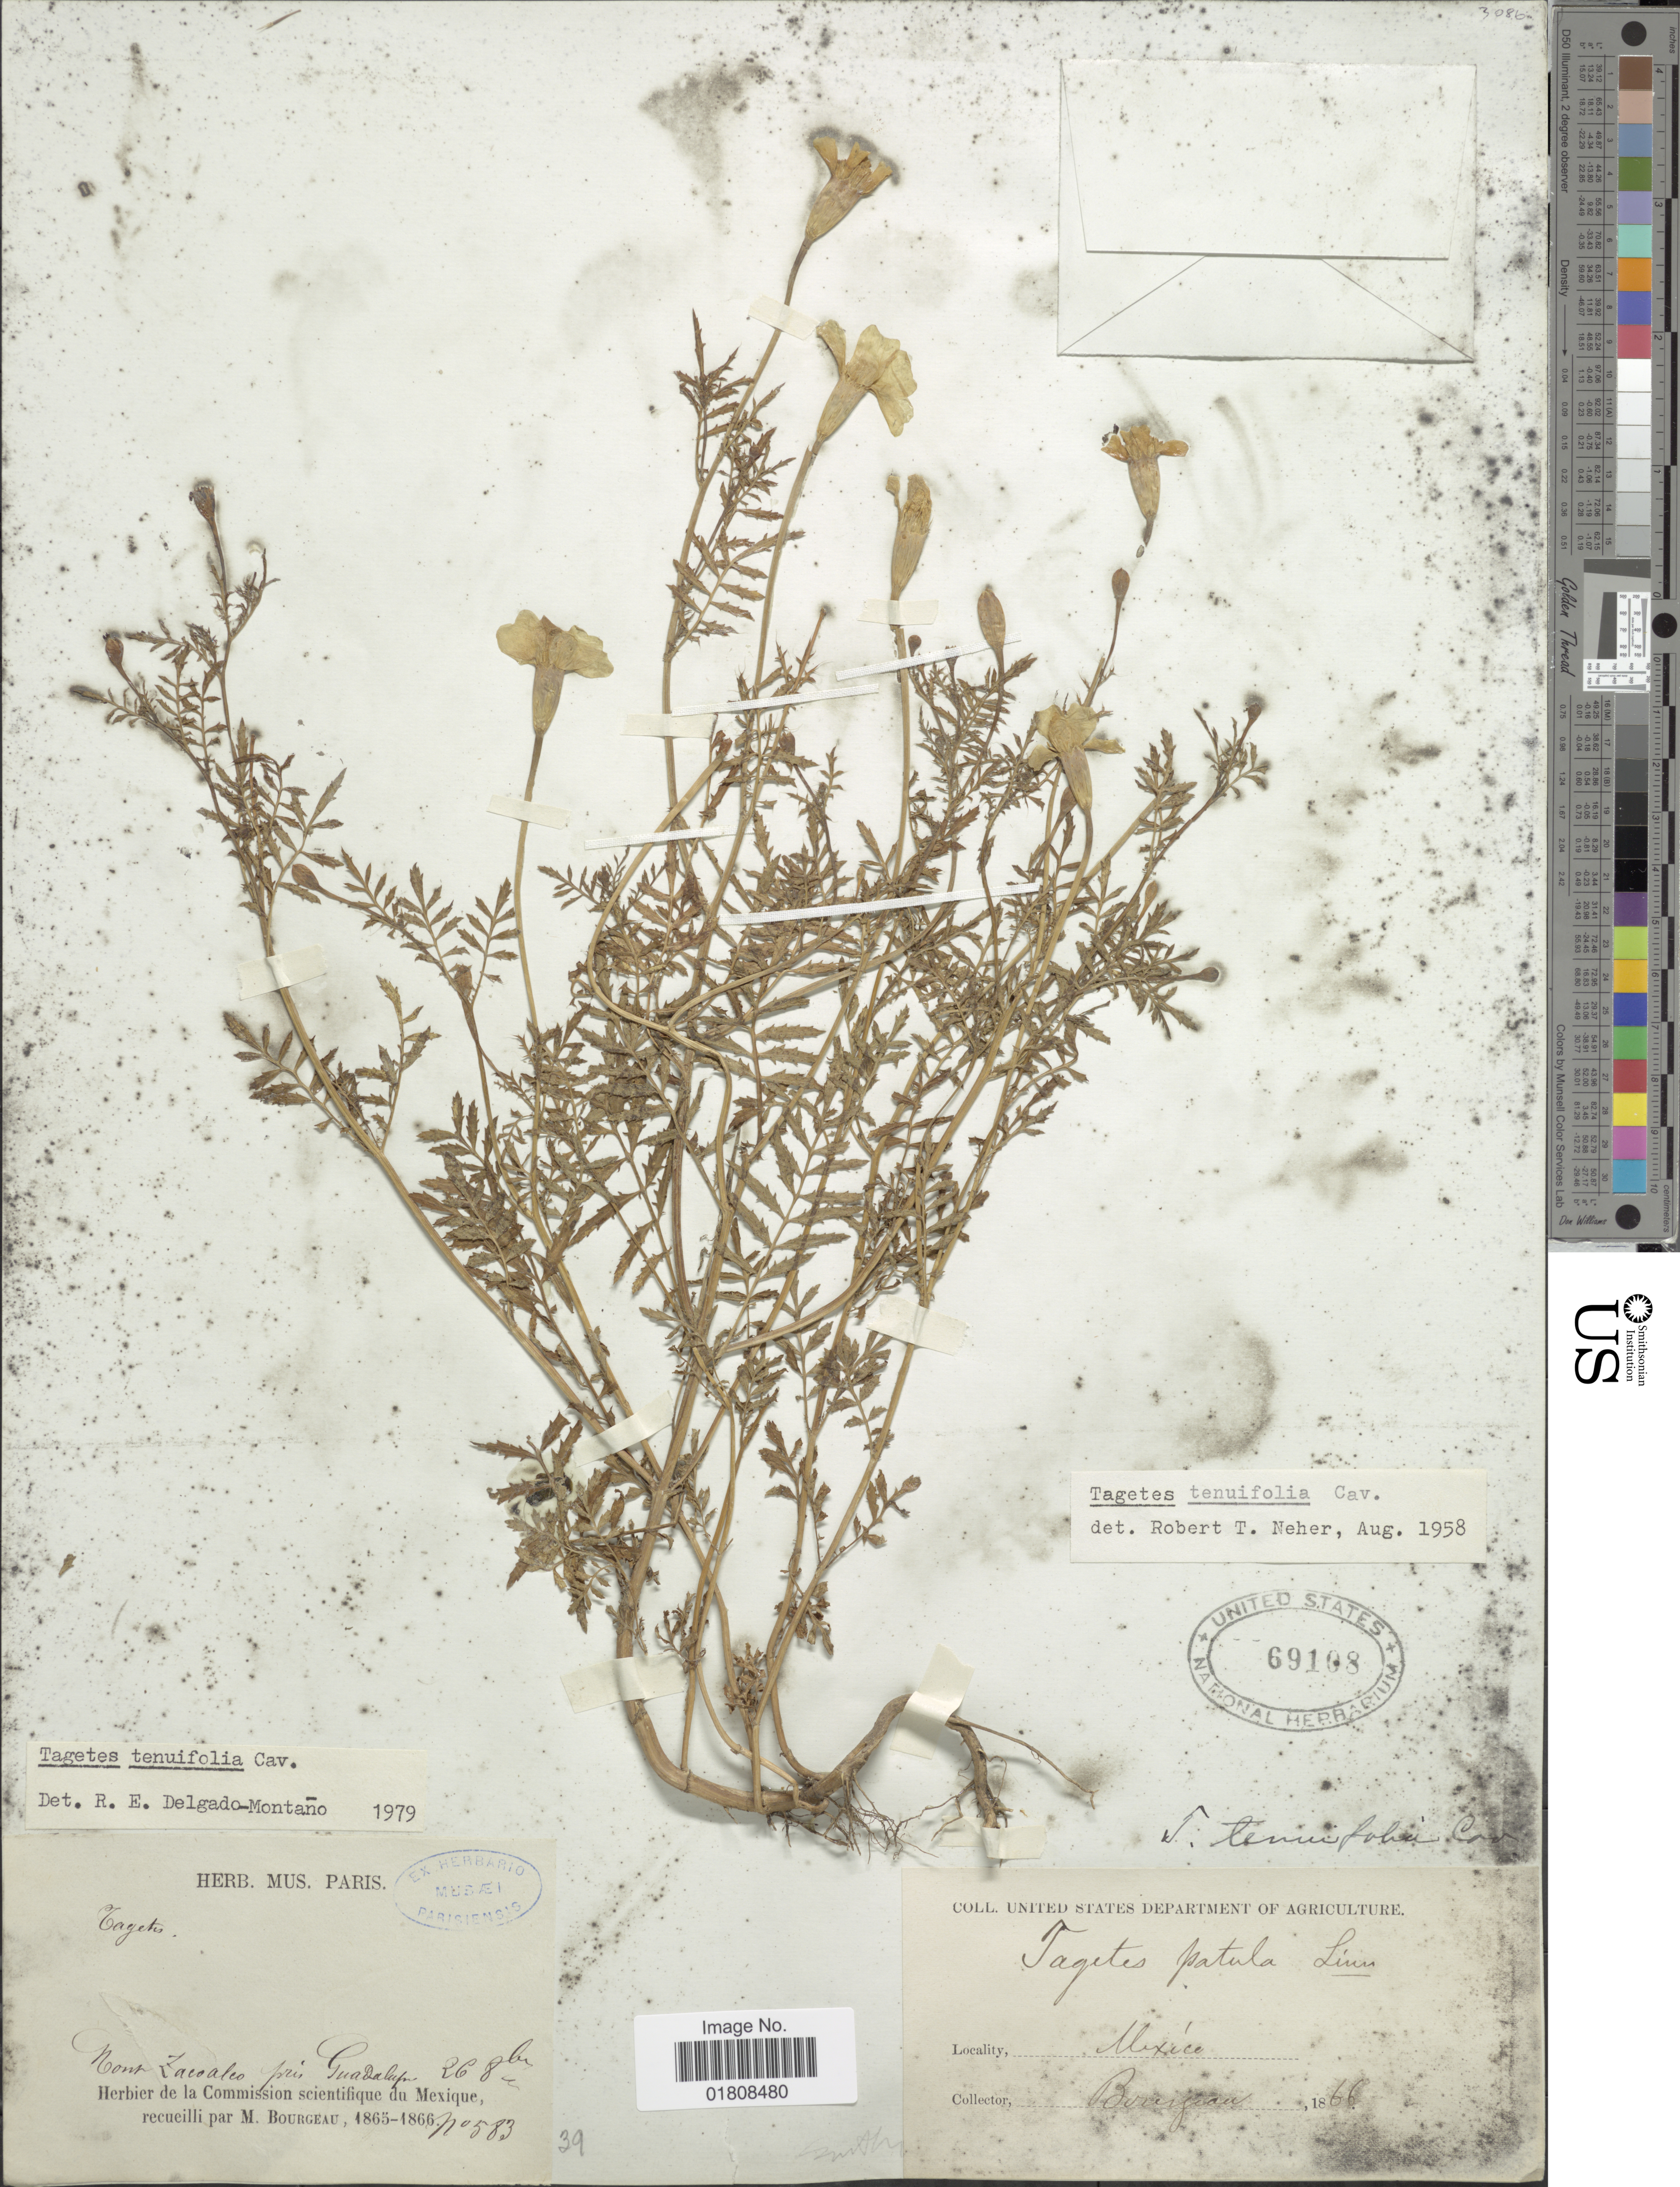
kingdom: Plantae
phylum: Tracheophyta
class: Magnoliopsida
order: Asterales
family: Asteraceae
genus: Tagetes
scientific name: Tagetes tenuifolia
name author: Cav.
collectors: M. Bourgeau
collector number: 583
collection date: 1865-10-26/1866-10-26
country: Mexico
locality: Mont Zacoalco près Guadalupe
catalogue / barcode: US 69108